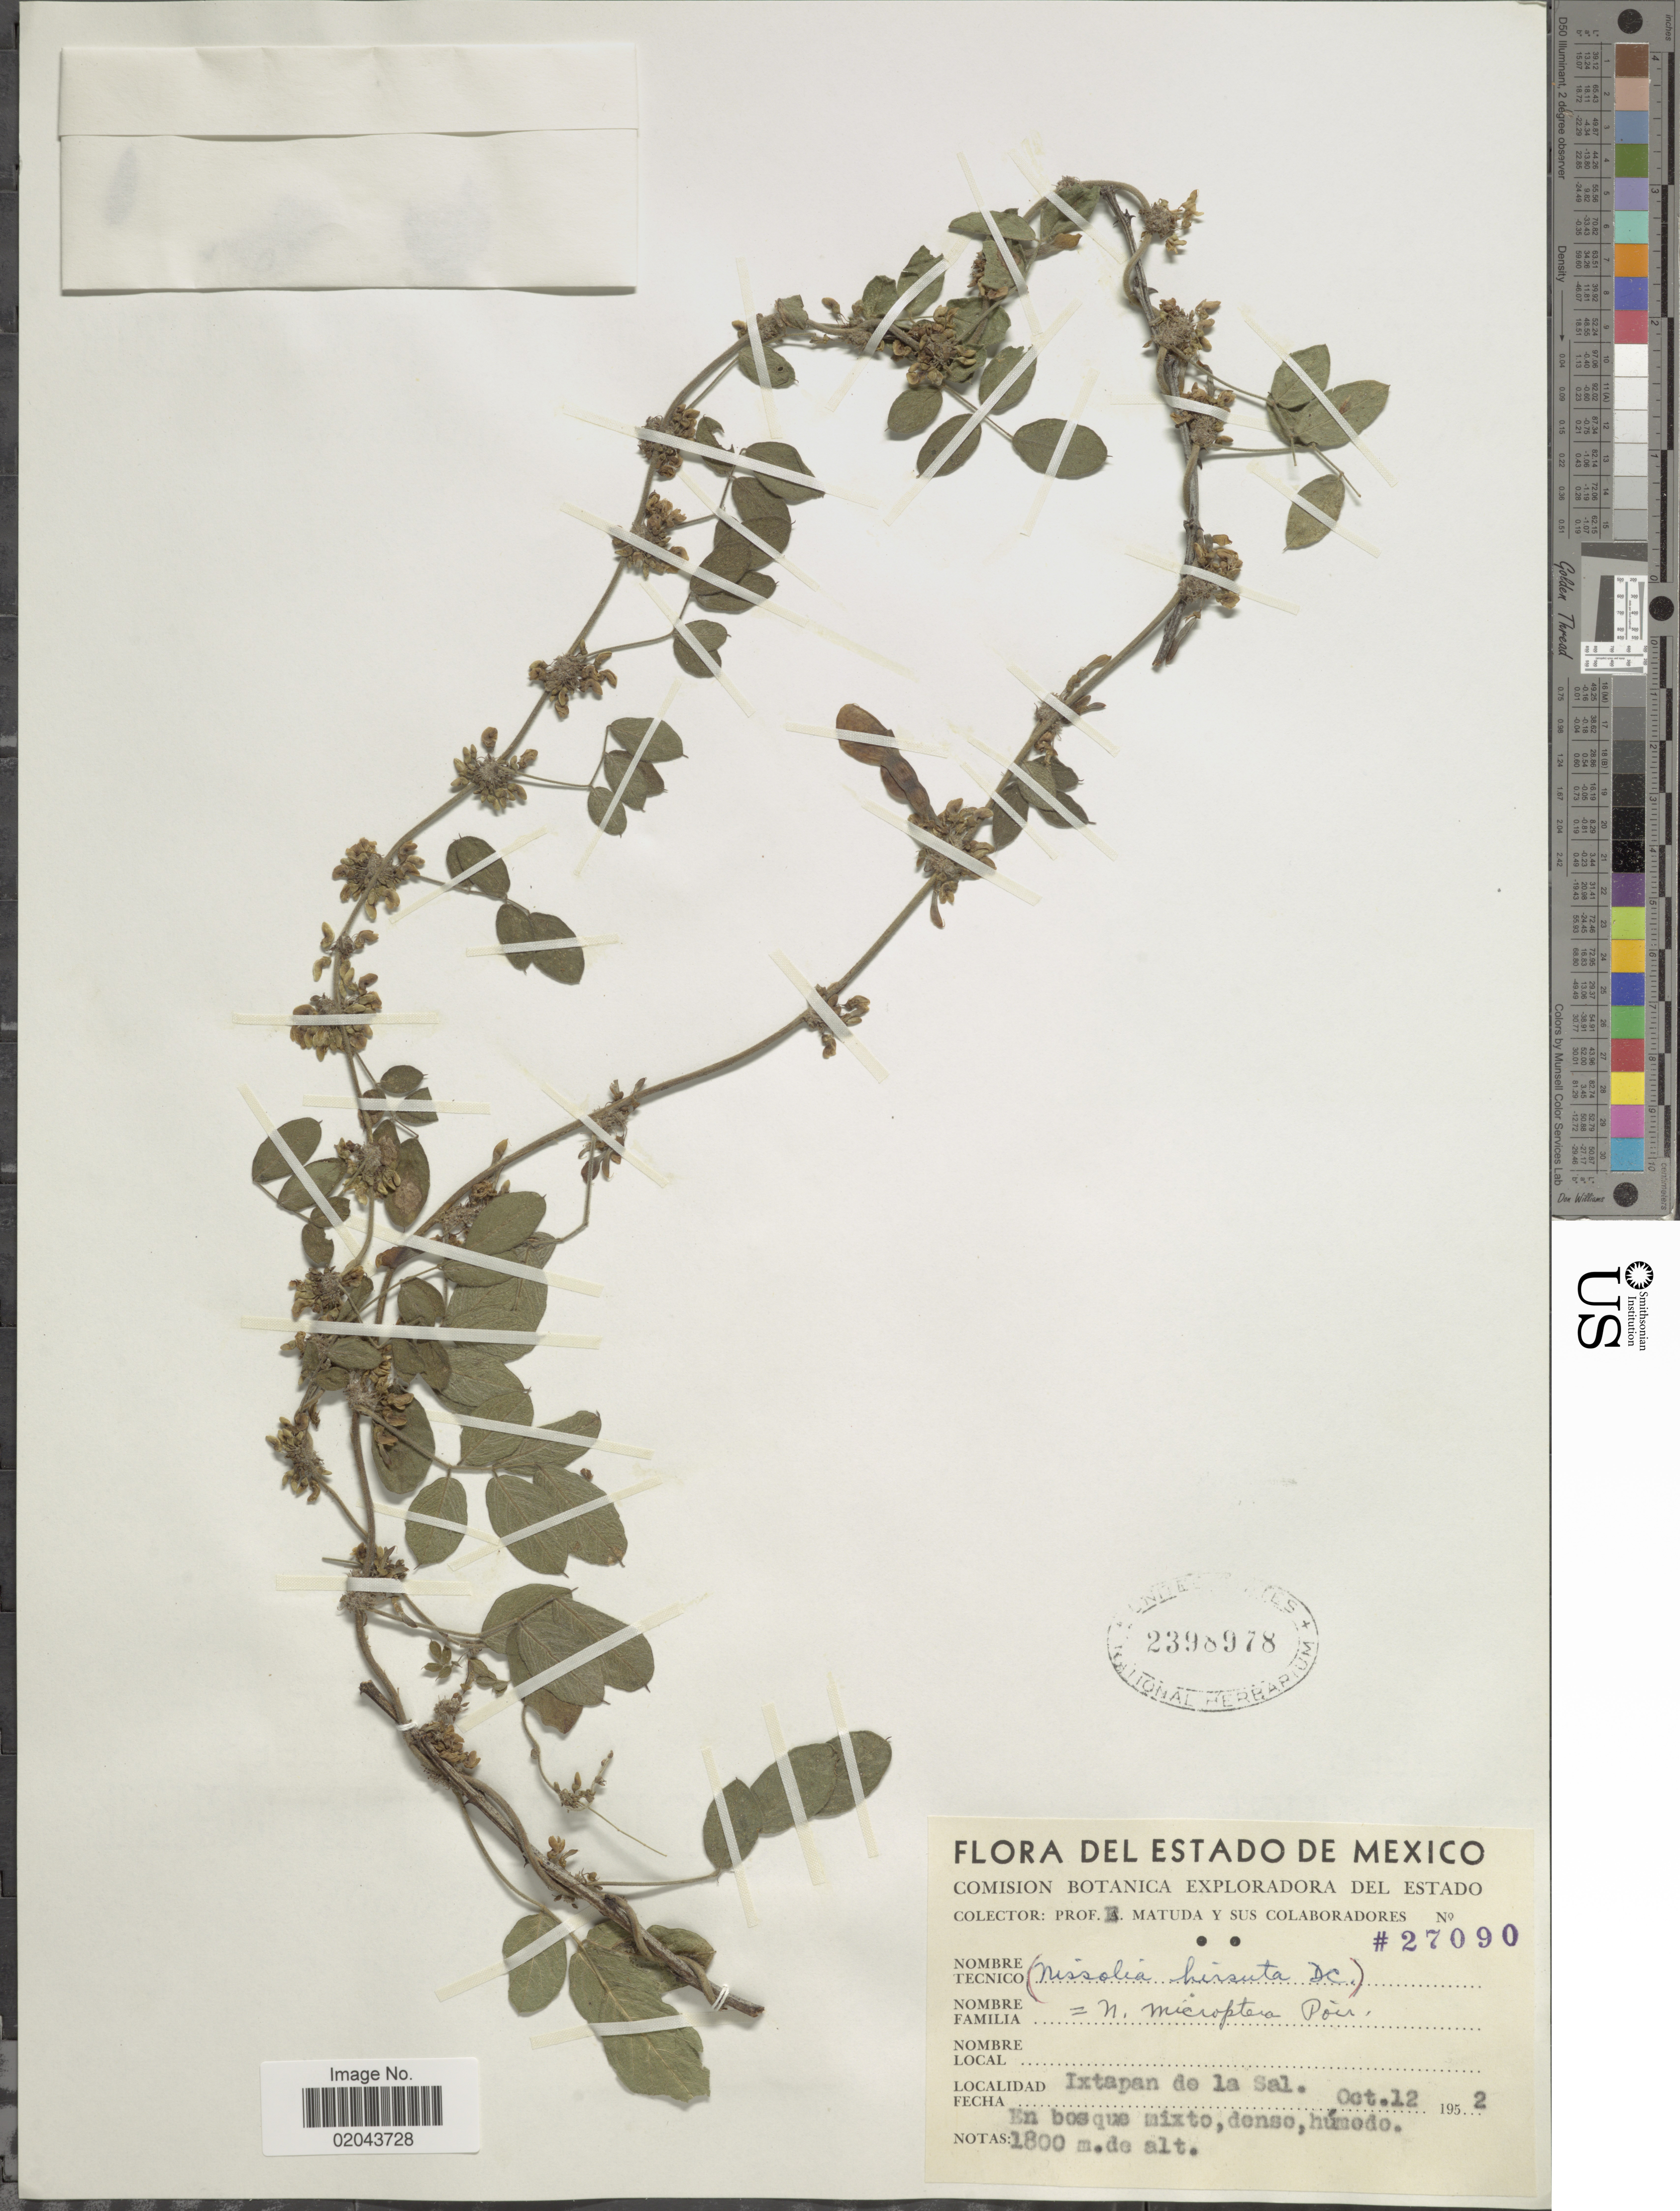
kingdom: Plantae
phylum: Tracheophyta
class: Magnoliopsida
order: Fabales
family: Fabaceae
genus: Nissolia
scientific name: Nissolia microptera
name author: Poir.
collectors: E. Matuda & et al.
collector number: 27090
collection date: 1952-10-12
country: Mexico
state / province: México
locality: Estado del Mexico, Ixtapan de la Sal.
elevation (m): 1800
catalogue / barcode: US 2398978